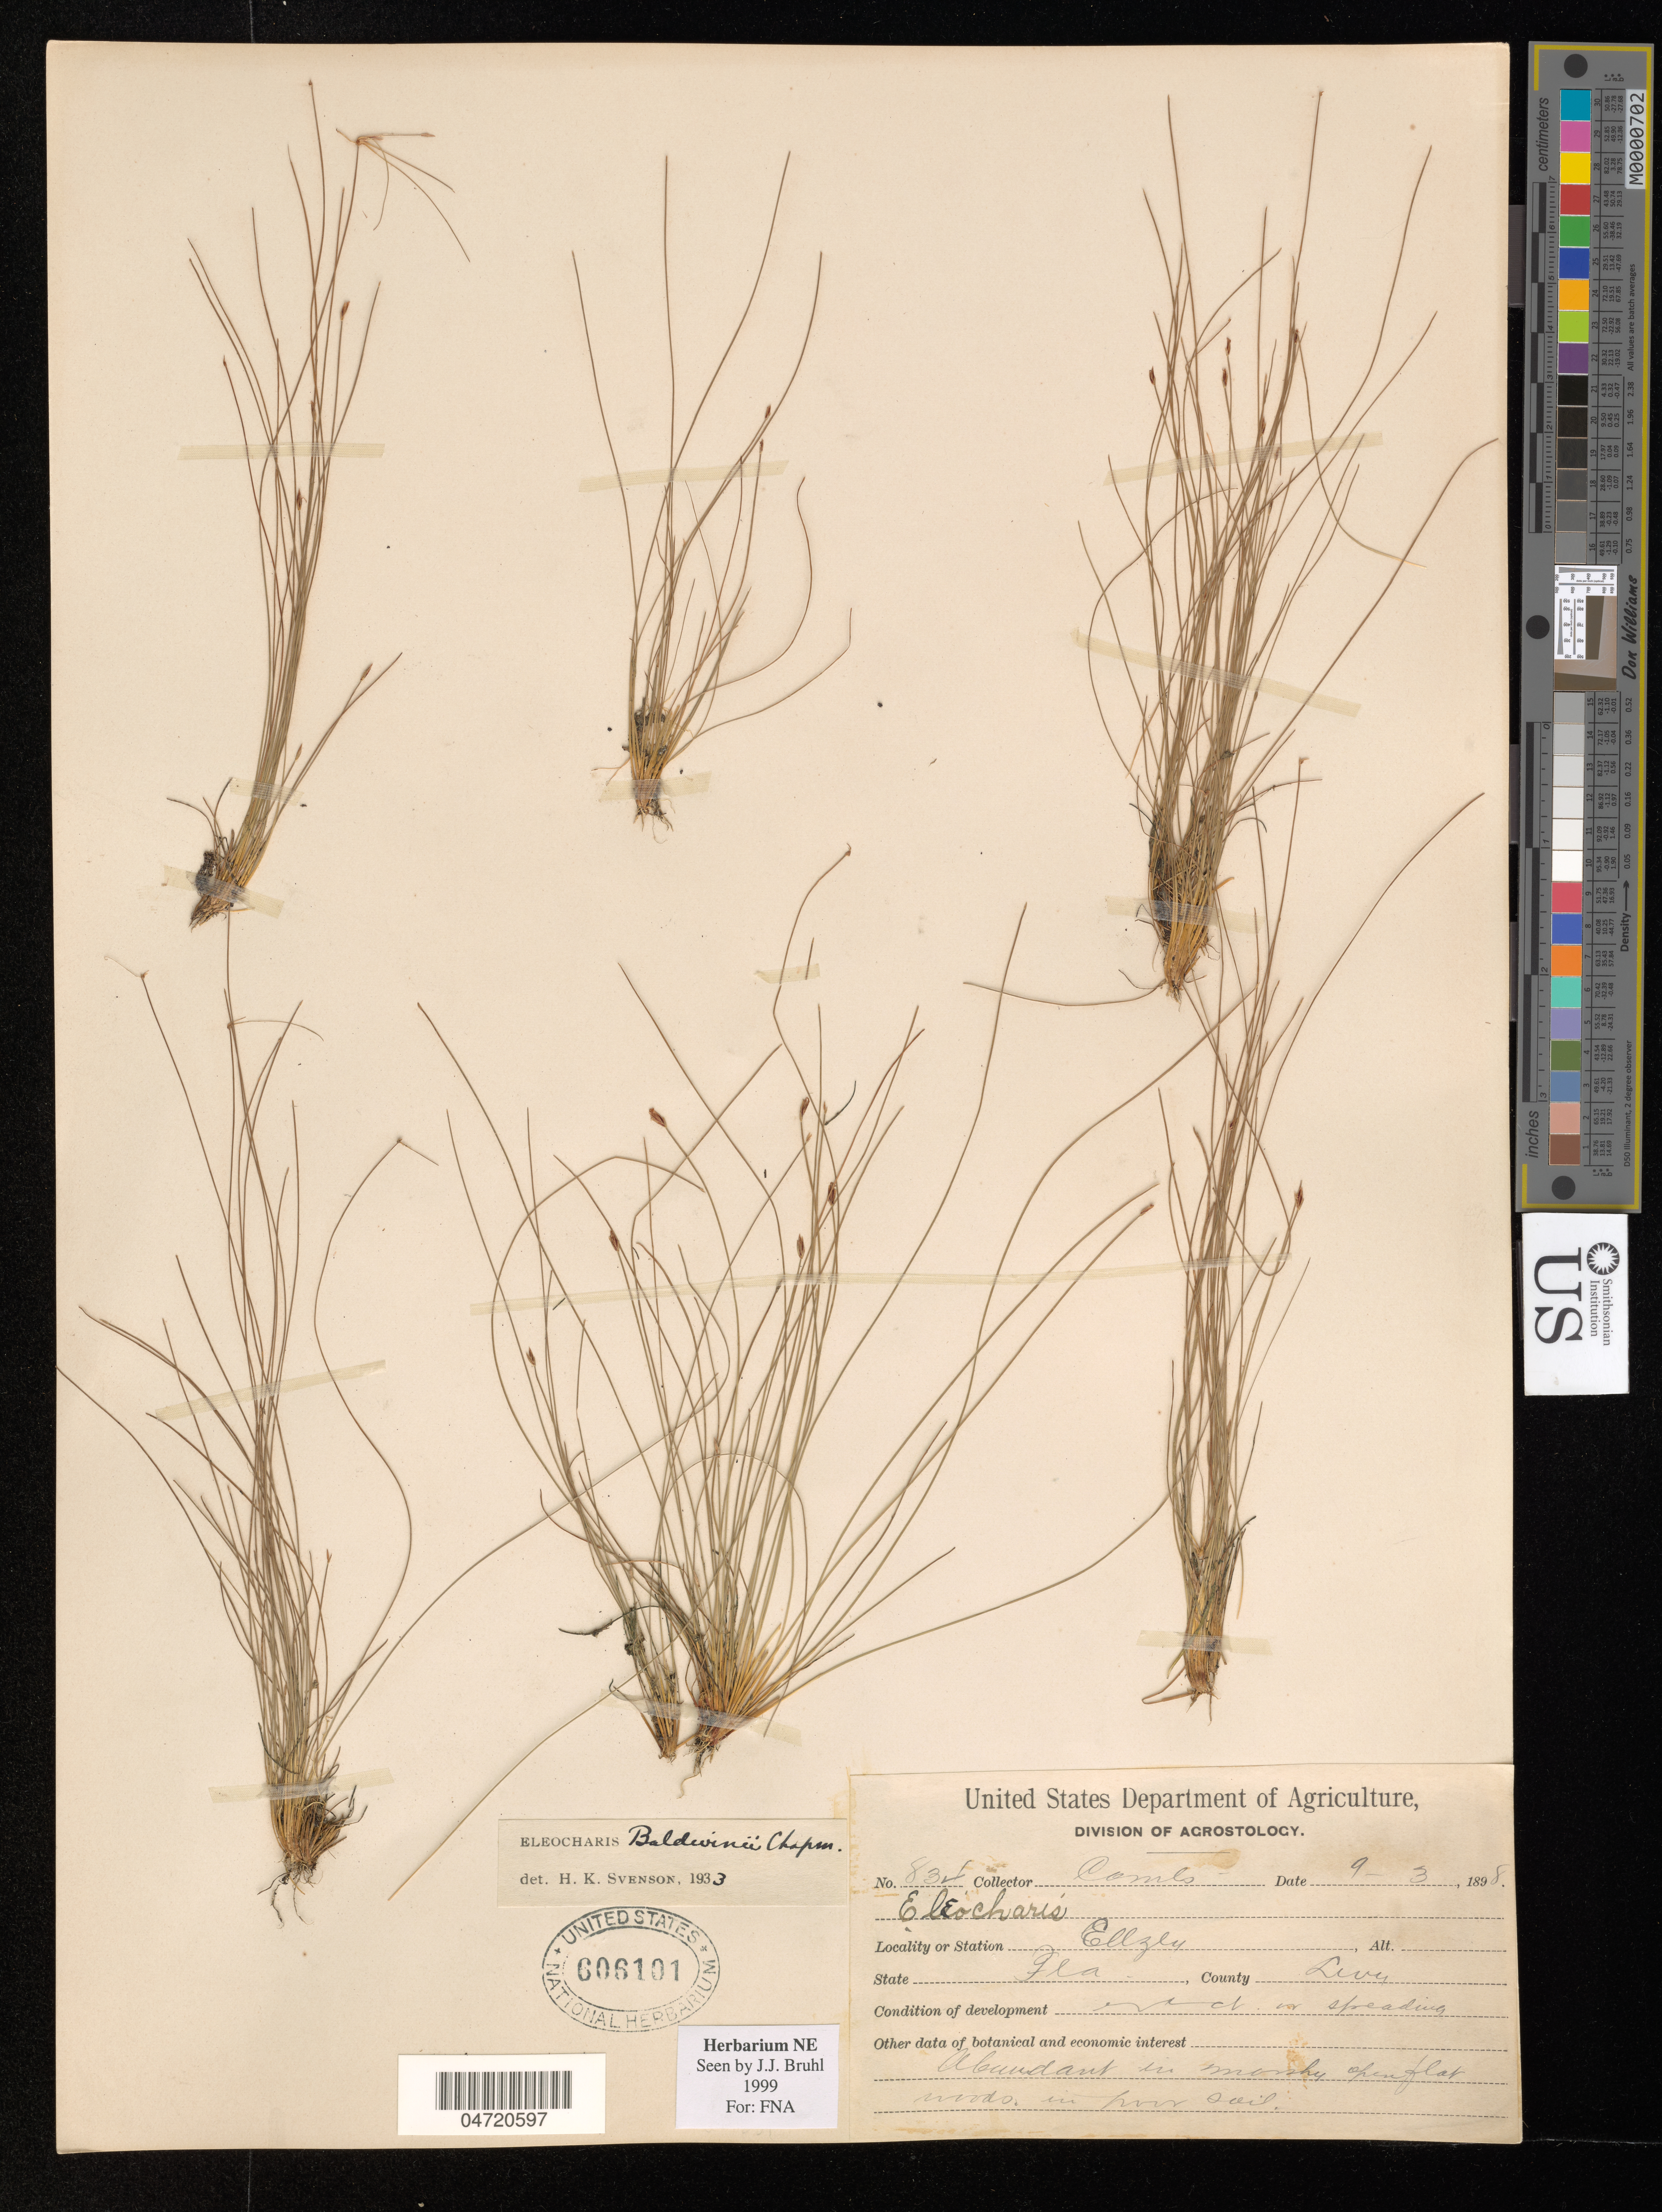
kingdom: Plantae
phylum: Tracheophyta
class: Liliopsida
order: Poales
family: Cyperaceae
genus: Eleocharis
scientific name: Eleocharis baldwinii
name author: (Torr.) Chapm.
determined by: Bruhl, J. J., (NE), University of New England (AUSTRALIA)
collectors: -. Combs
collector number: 834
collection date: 1898-09-03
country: United States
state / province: Florida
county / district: Levy County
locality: Ellzey.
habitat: In marshy open flat woods in poor soil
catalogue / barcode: US 606101